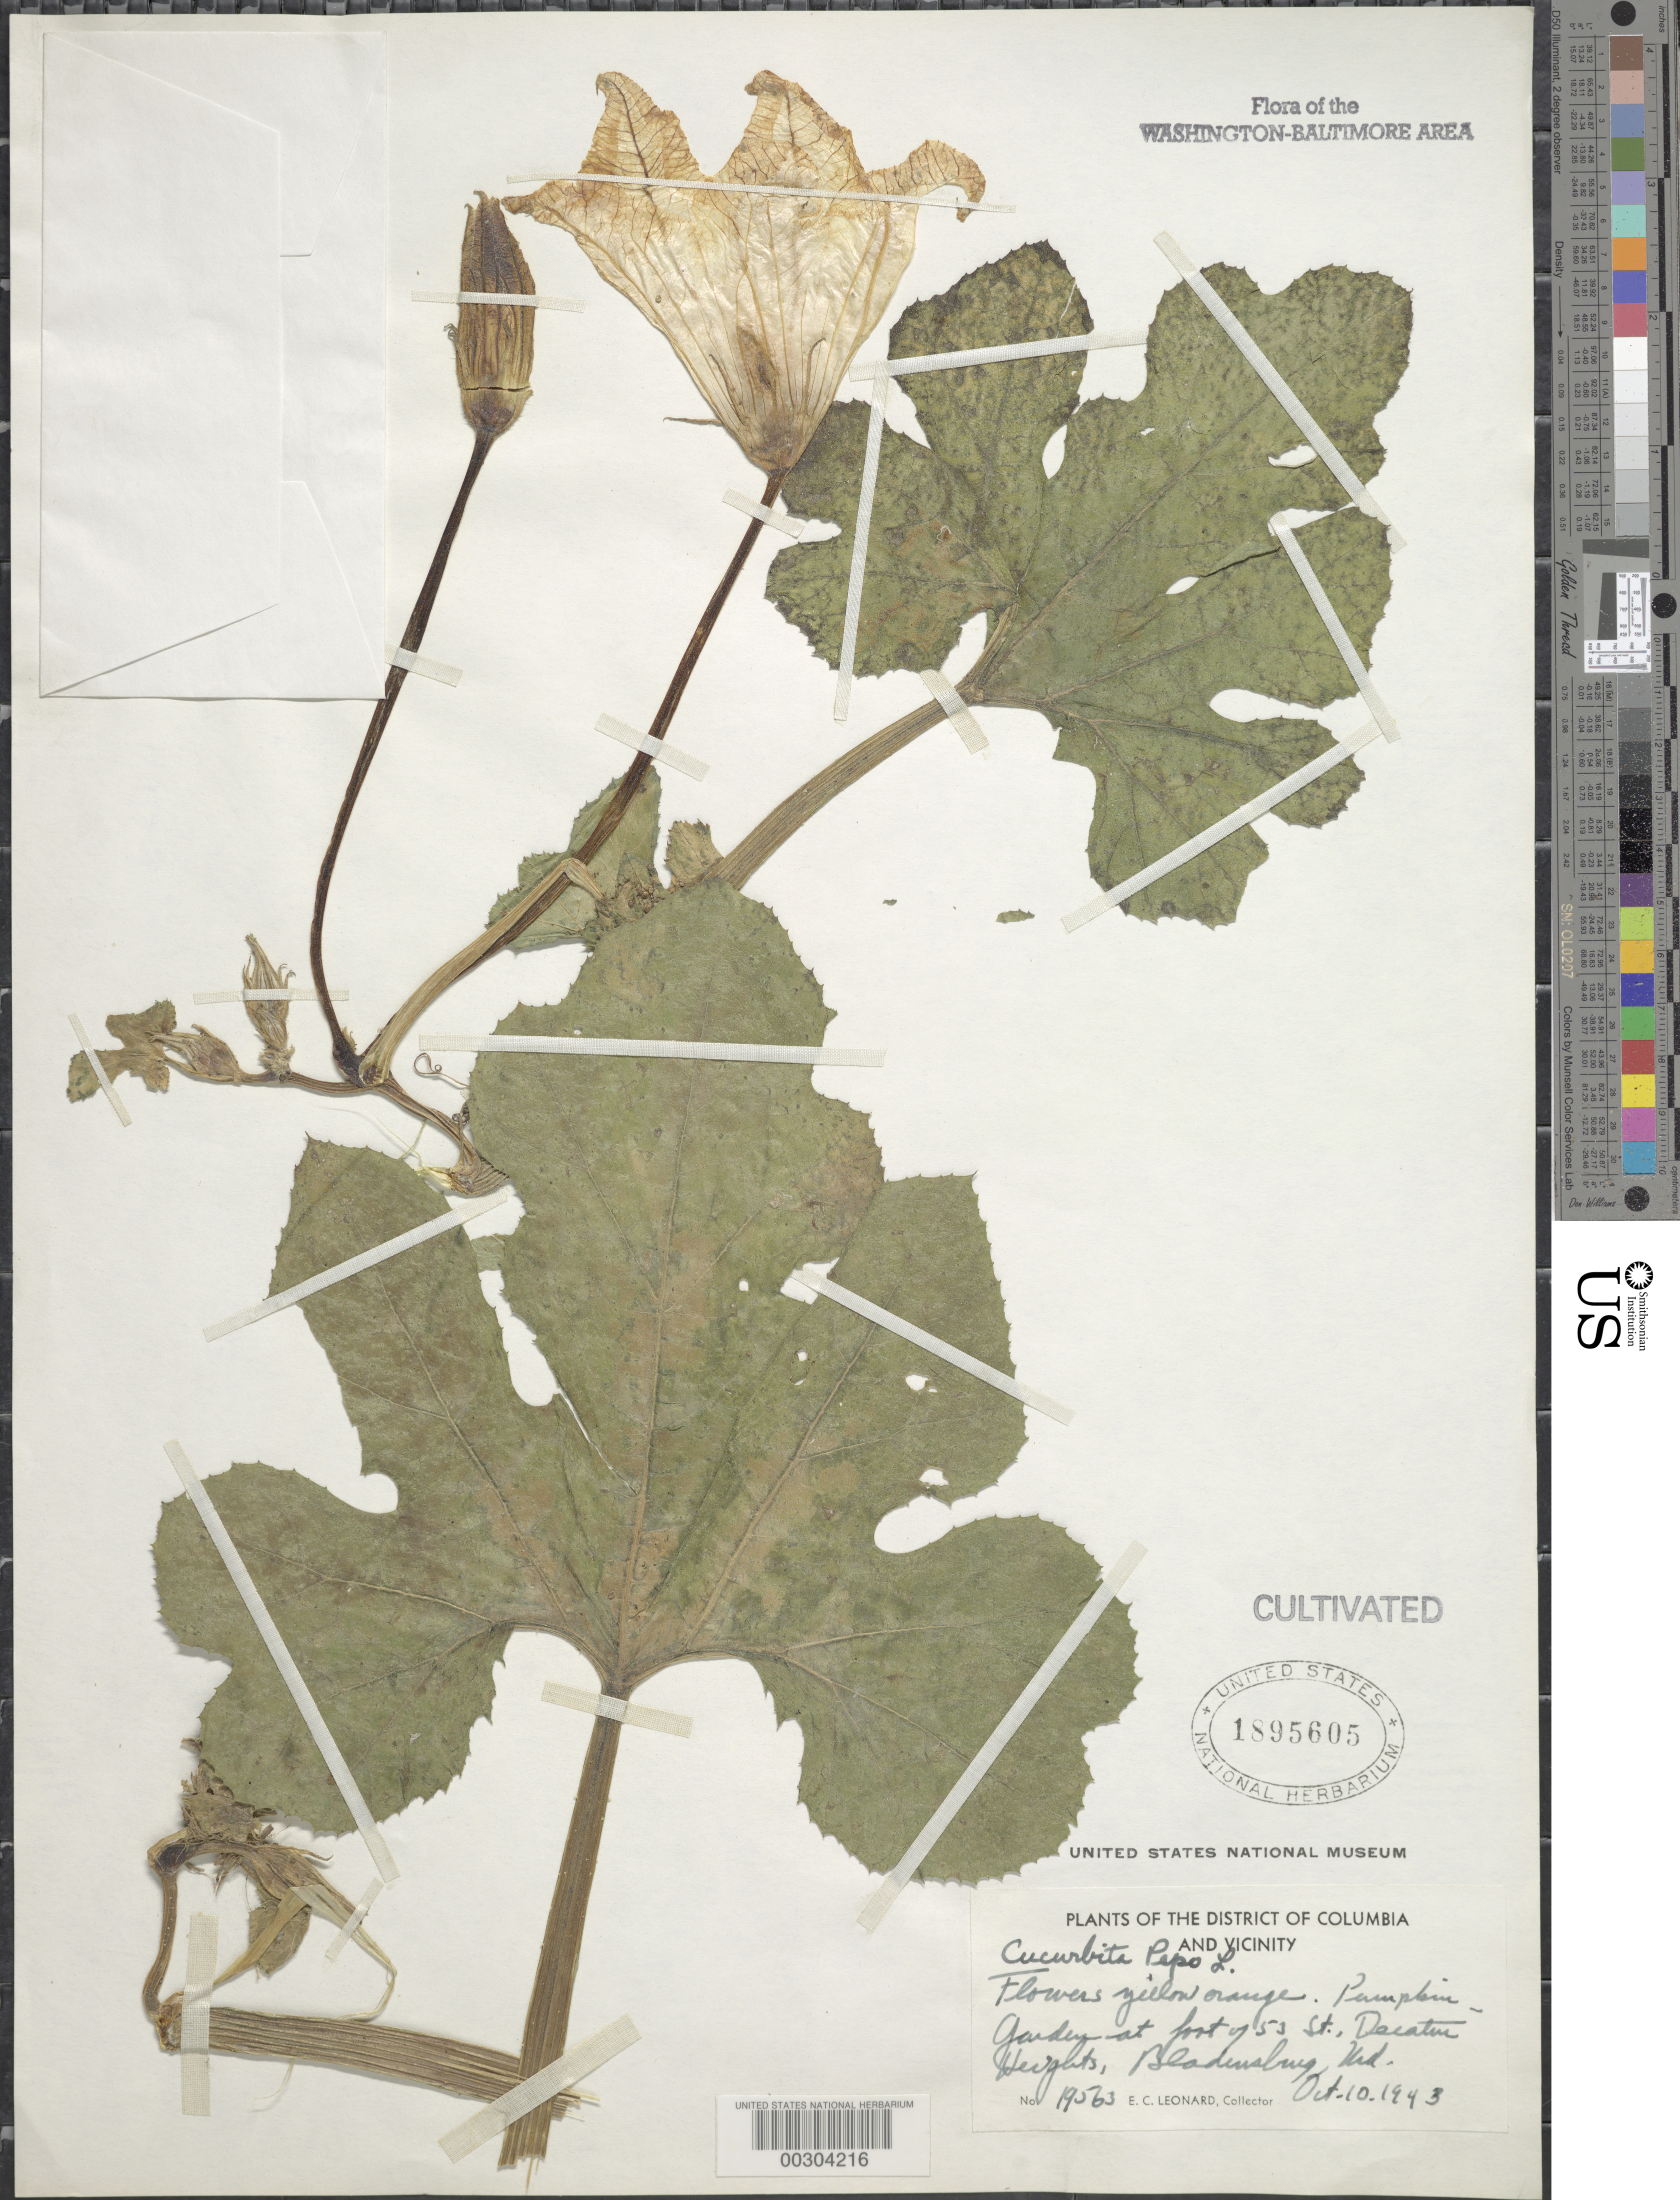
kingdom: Plantae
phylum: Tracheophyta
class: Magnoliopsida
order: Cucurbitales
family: Cucurbitaceae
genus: Cucurbita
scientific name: Cucurbita pepo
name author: L.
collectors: E. C. Leonard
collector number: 19563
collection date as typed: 10 Oct 1943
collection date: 1943-10-10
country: United States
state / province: Maryland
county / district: Prince George's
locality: Bladensburg, Decatur Heights, at foot at 53 St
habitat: Garden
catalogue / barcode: US 1895605